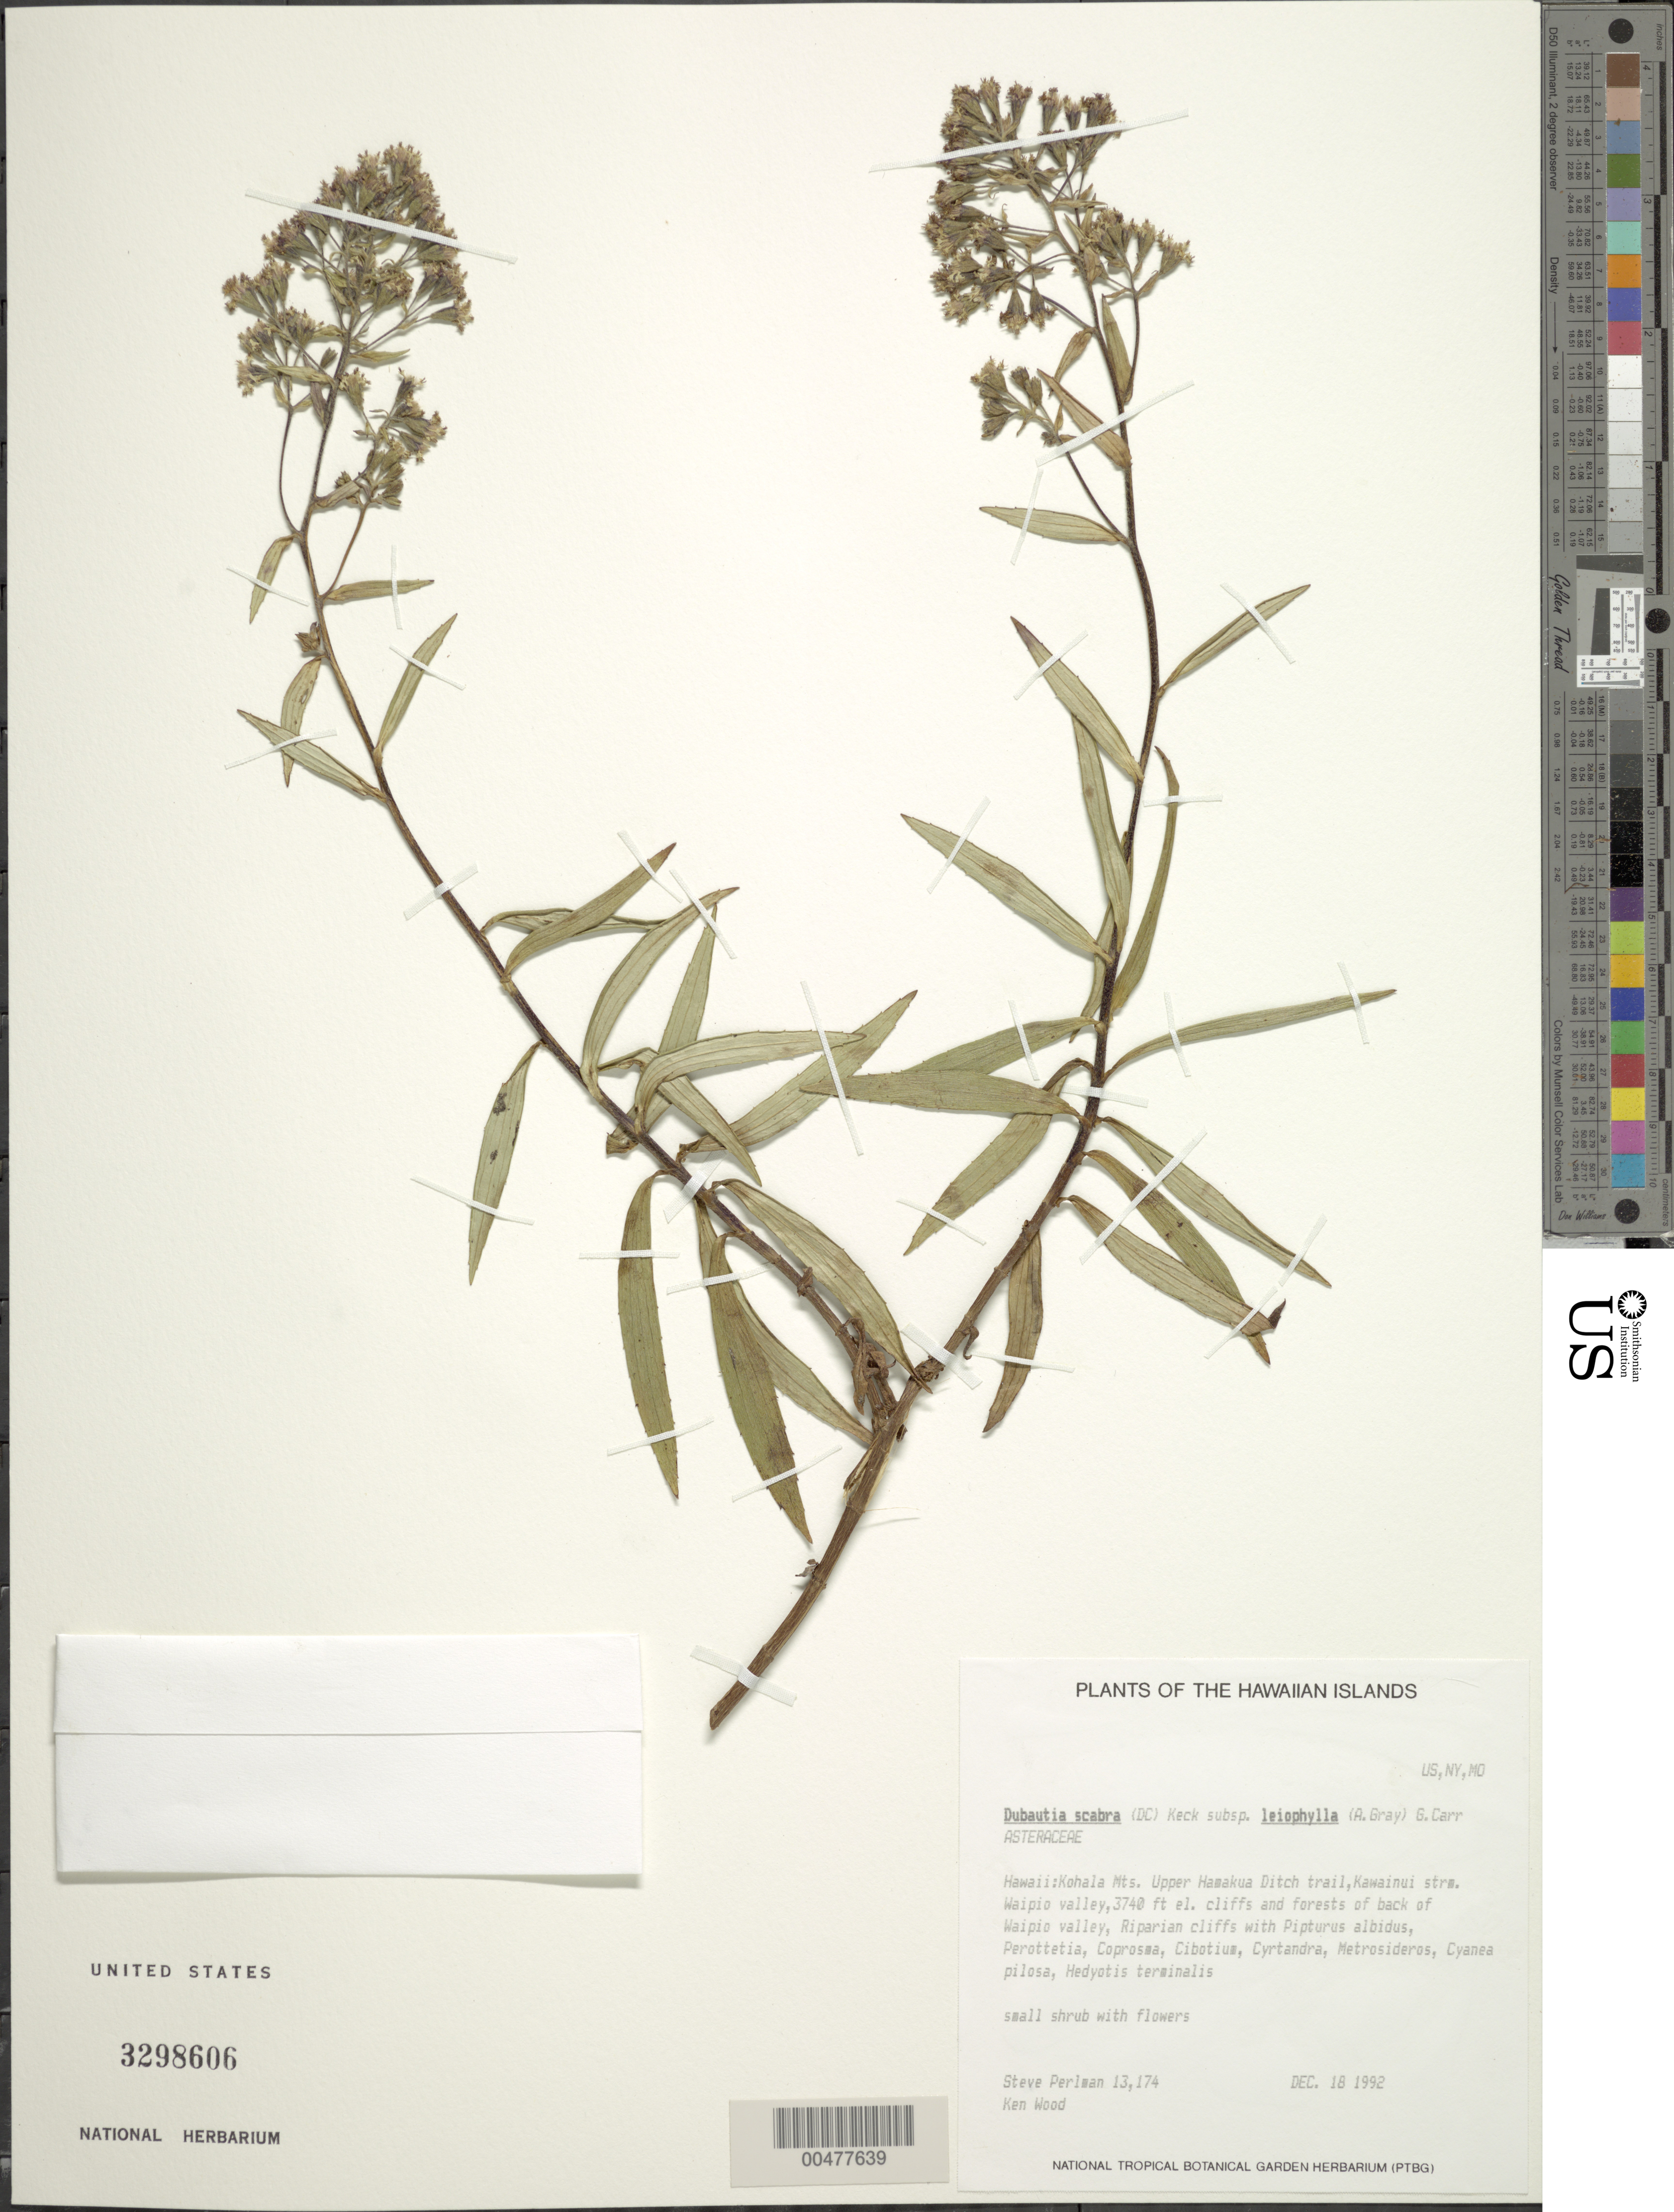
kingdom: Plantae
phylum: Tracheophyta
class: Magnoliopsida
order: Asterales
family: Asteraceae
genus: Dubautia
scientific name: Dubautia scabra subsp. leiophylla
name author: (A. Gray) G.D. Carr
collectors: S. P. Perlman & K. Wood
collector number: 13174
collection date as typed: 18 Dec 1992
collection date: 1992-12-18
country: United States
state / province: Hawaii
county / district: Hawaii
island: Hawaii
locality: Kohala Mts., Upper Hamakua Ditch Trail, Kawainui Stream, Waipio Valley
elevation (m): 1140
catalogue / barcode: US 3298606